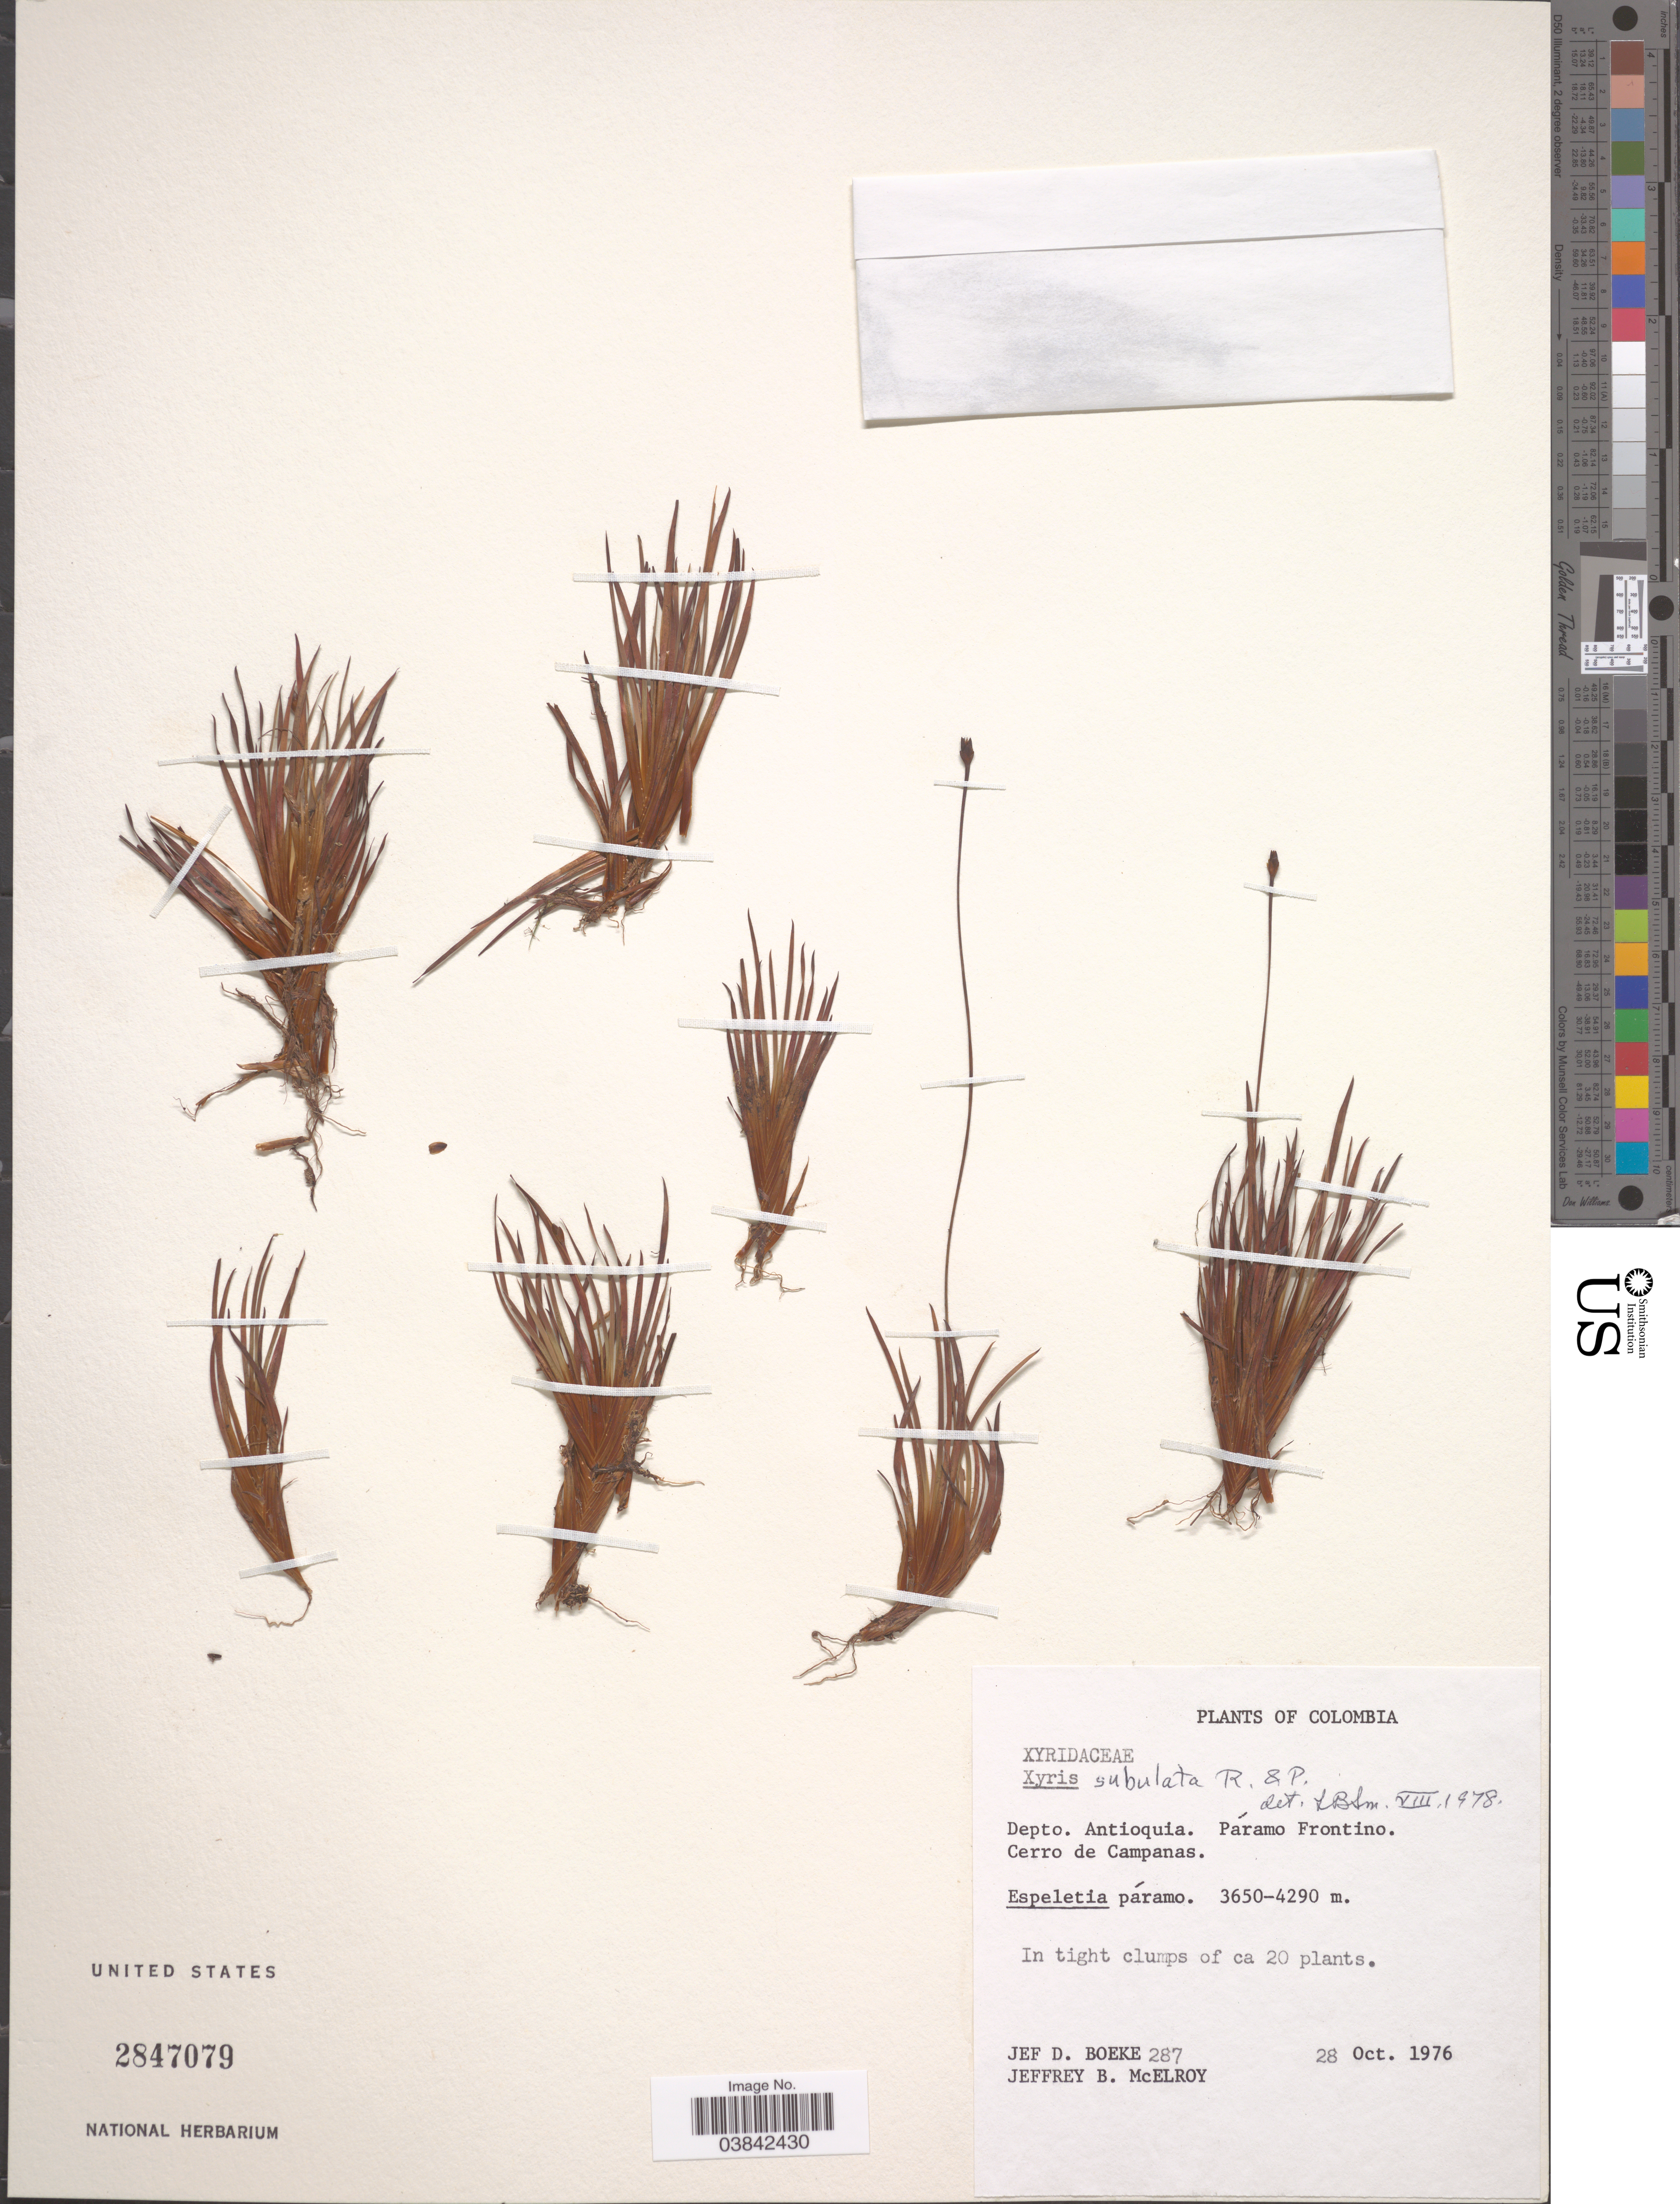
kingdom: Plantae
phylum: Tracheophyta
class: Liliopsida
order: Poales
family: Xyridaceae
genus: Xyris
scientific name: Xyris subulata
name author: Ruiz & Pav.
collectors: J. Boeke & J. B. McElroy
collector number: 287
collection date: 1976-10-28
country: Colombia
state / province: Antioquia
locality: Depto. Antioquia. Páramo Frontino. Cerro de Campanas. Espeletia páramo.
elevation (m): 3650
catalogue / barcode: US 2847079